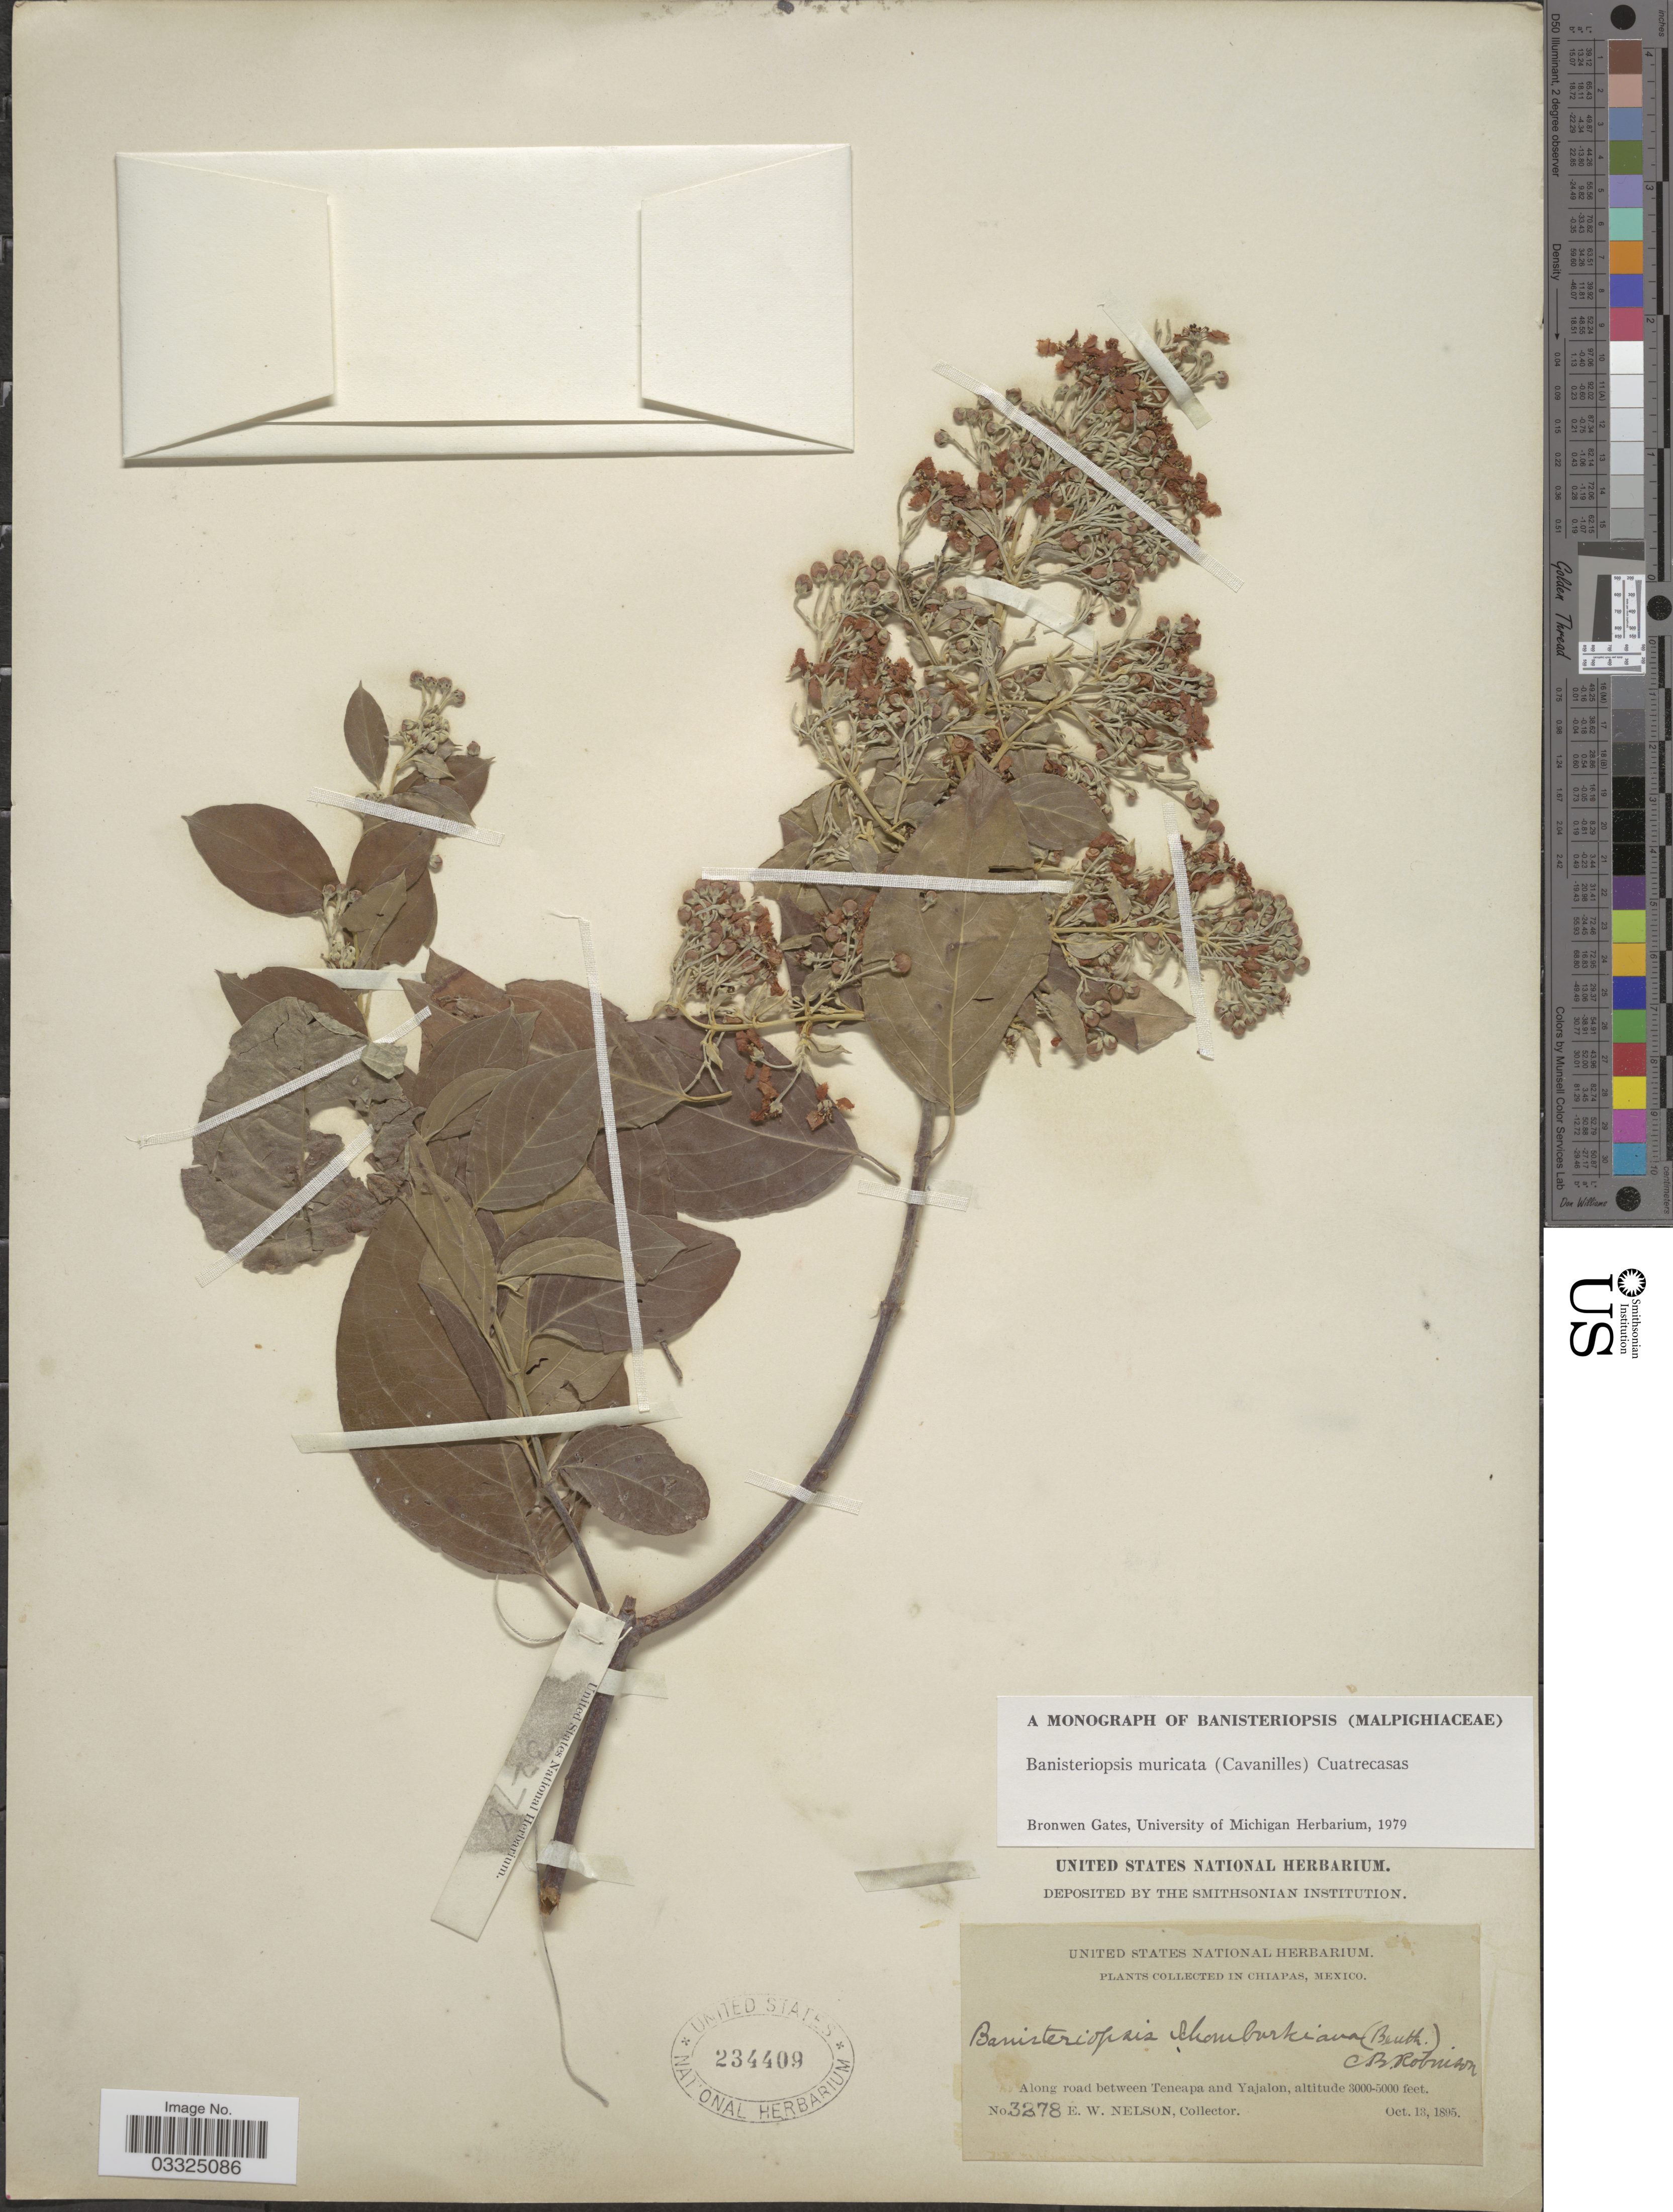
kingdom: Plantae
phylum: Tracheophyta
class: Magnoliopsida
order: Malpighiales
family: Malpighiaceae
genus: Banisteriopsis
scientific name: Banisteriopsis muricata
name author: (Cav.) Cuatrec.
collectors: E. W. Nelson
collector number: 3278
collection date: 1895-10-13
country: Mexico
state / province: Chiapas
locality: Along road between Teneapa and Yajalon.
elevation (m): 914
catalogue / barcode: US 234409